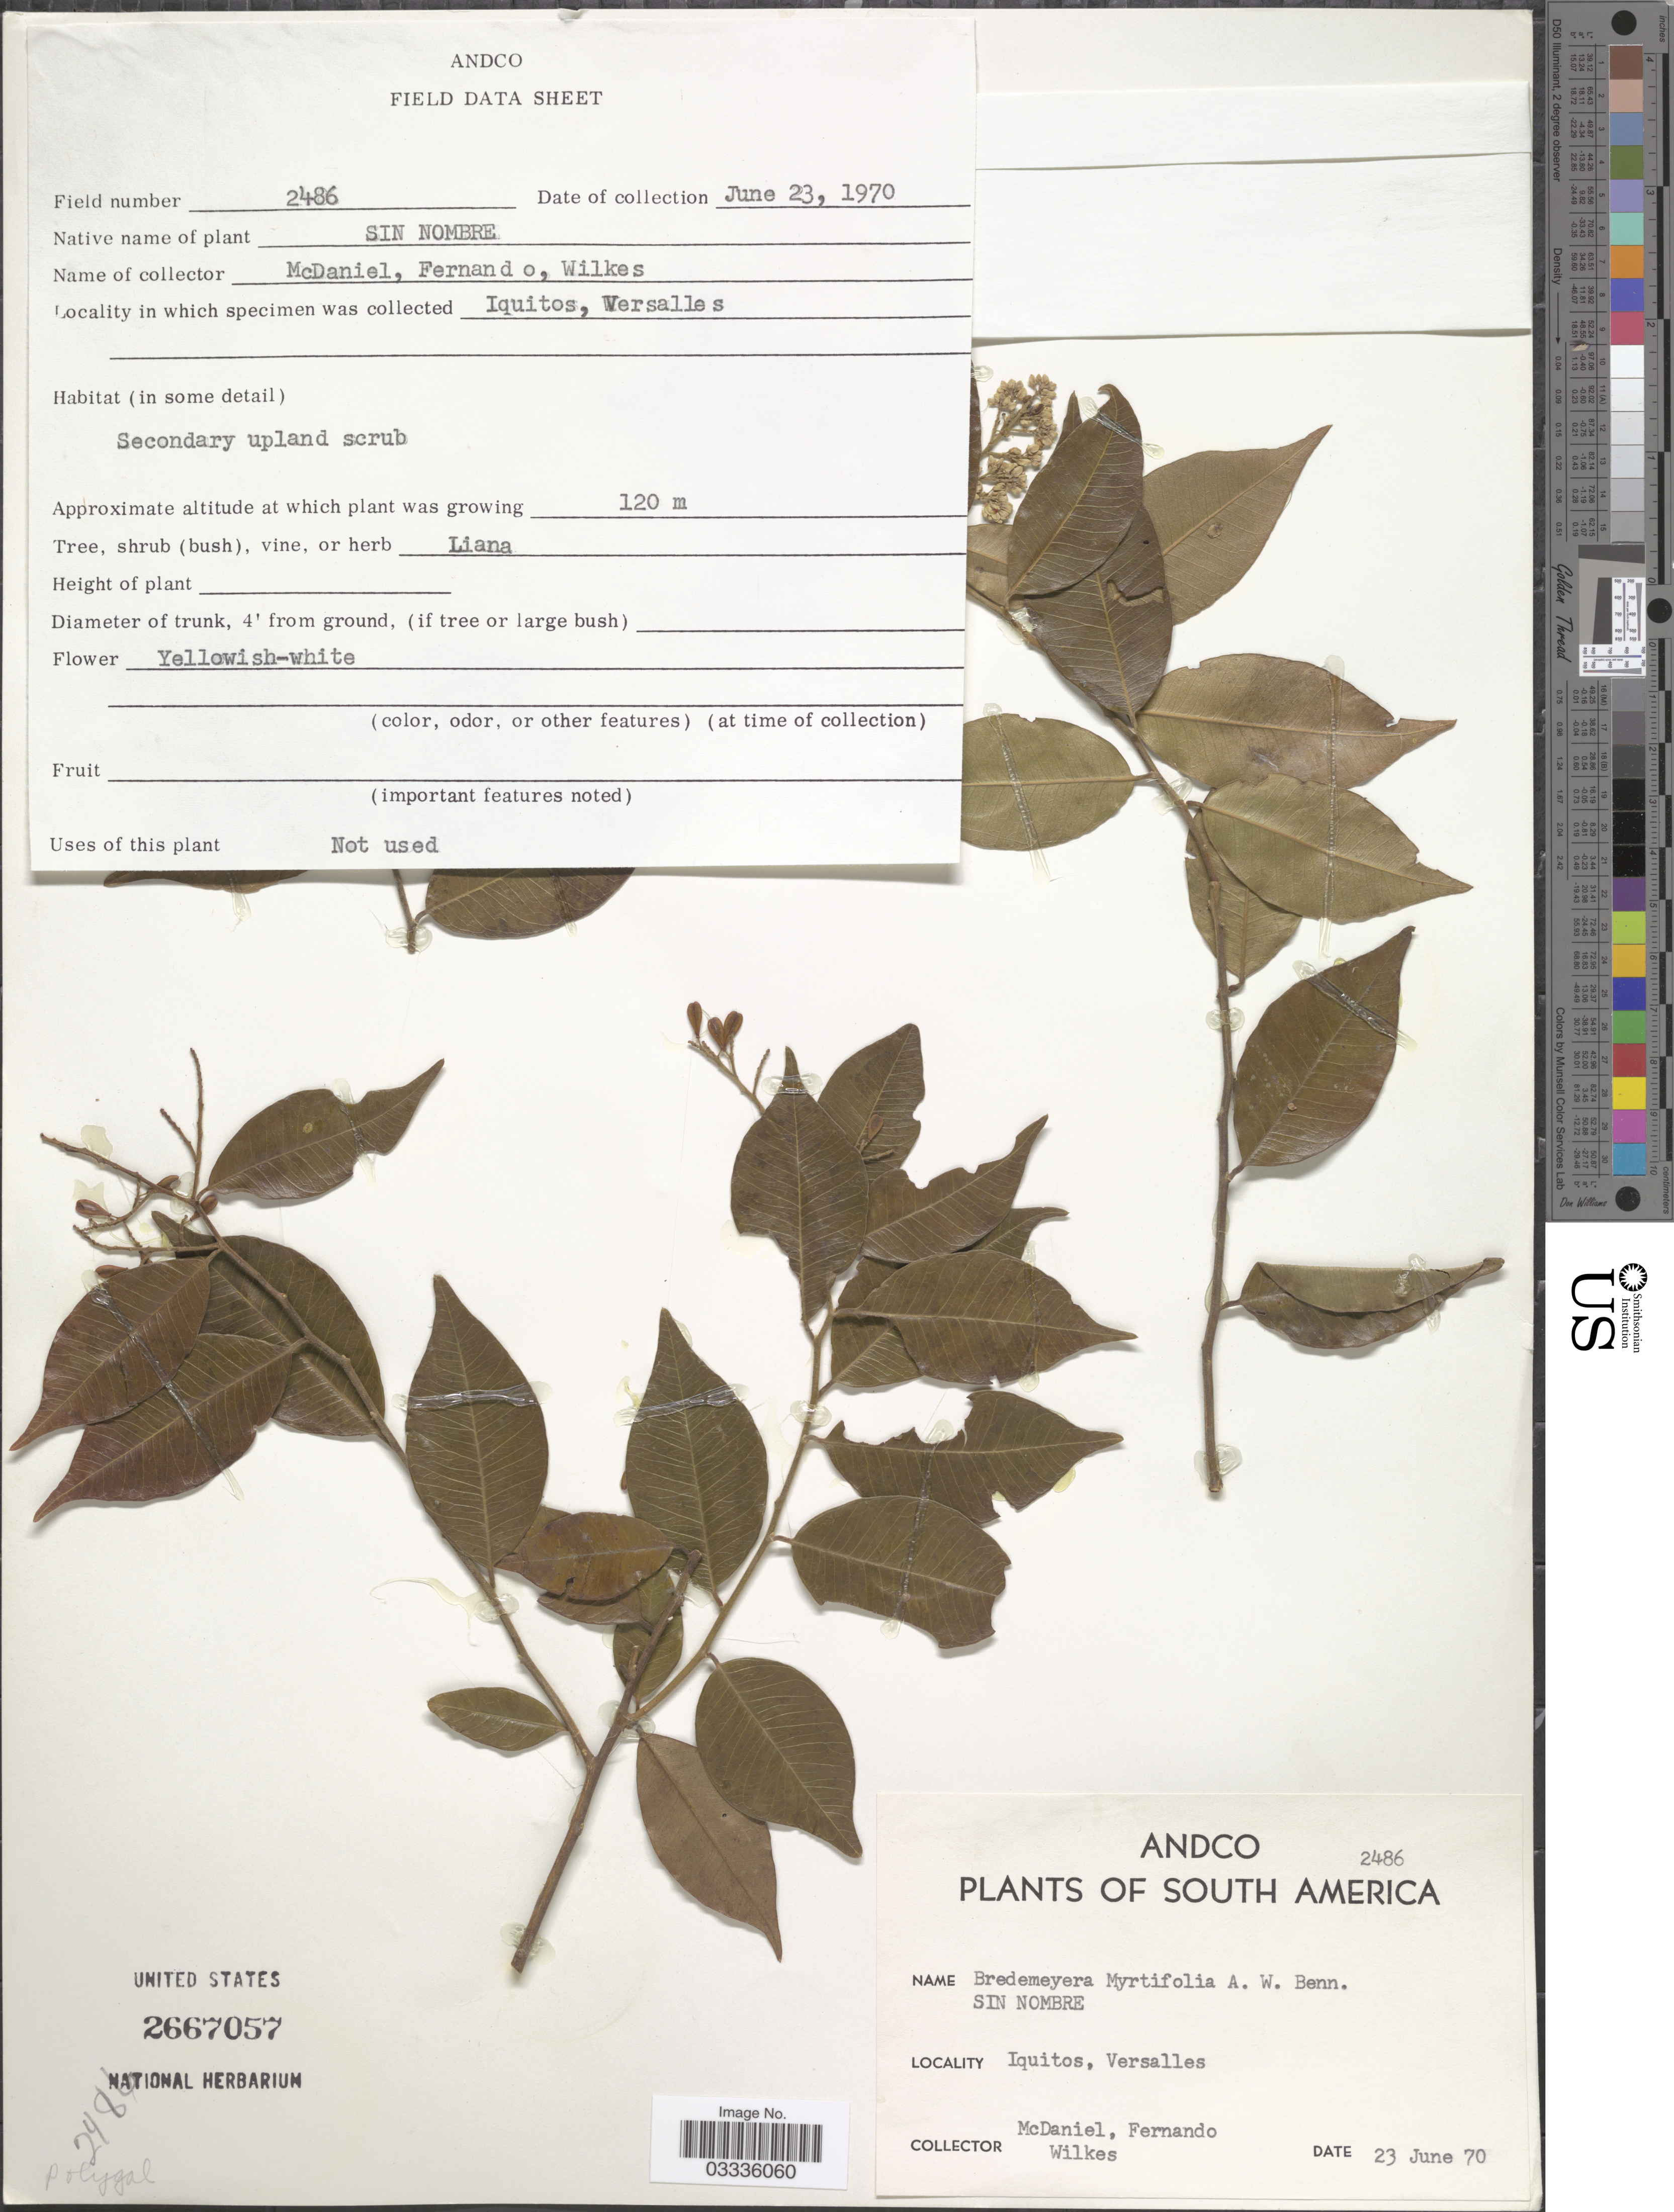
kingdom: Plantae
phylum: Tracheophyta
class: Magnoliopsida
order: Fabales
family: Polygalaceae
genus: Bredemeyera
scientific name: Bredemeyera myrtifolia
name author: A.W. Benn.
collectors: -- McDaniel, -- Fernando & Wilkes Explor. Exped.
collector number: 2486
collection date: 1970-06-23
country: Peru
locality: South America. Iquitos, Versalles.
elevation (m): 120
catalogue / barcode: US 2667057